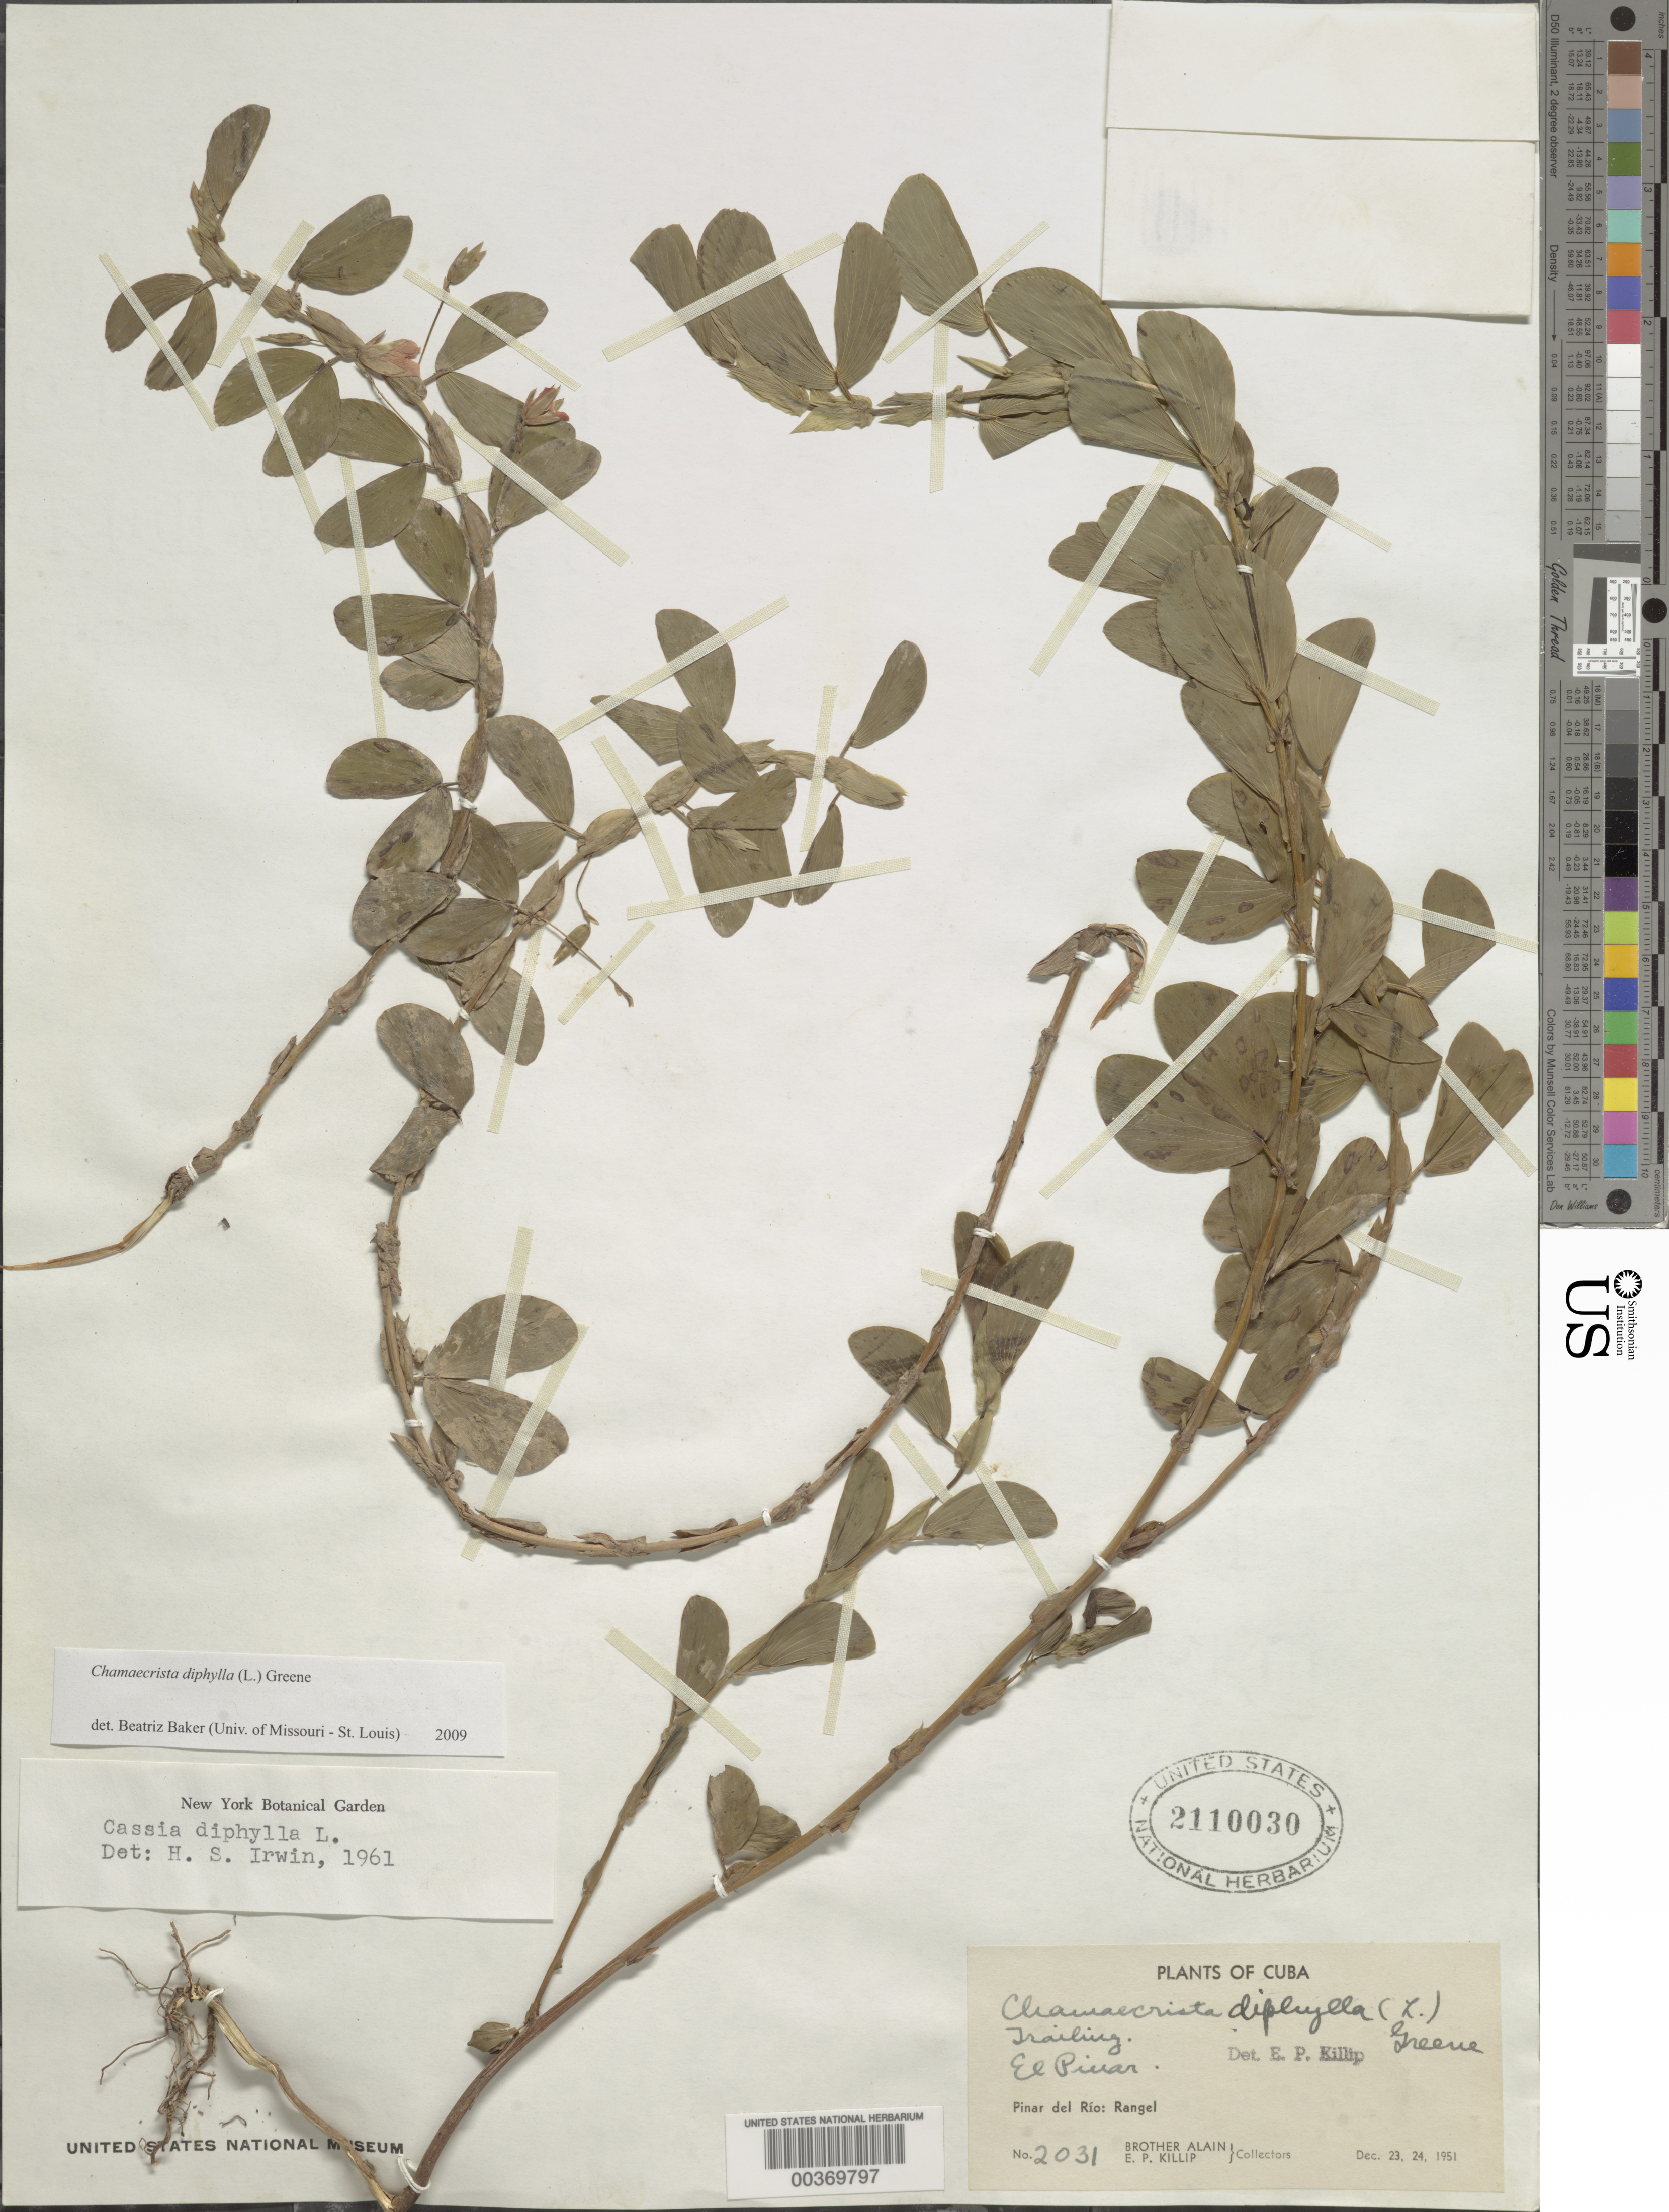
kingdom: Plantae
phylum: Tracheophyta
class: Magnoliopsida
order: Fabales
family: Fabaceae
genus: Chamaecrista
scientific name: Chamaecrista diphylla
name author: (L.) Greene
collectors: A. H. Liogier & E. P. Killip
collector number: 2031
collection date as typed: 23 Dec 1951 and 24 Dec 1951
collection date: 1951-12-23,1951-12-24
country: Cuba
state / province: Pinar del Río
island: Greater Antilles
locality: Rangel; el pinar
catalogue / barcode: US 2110030